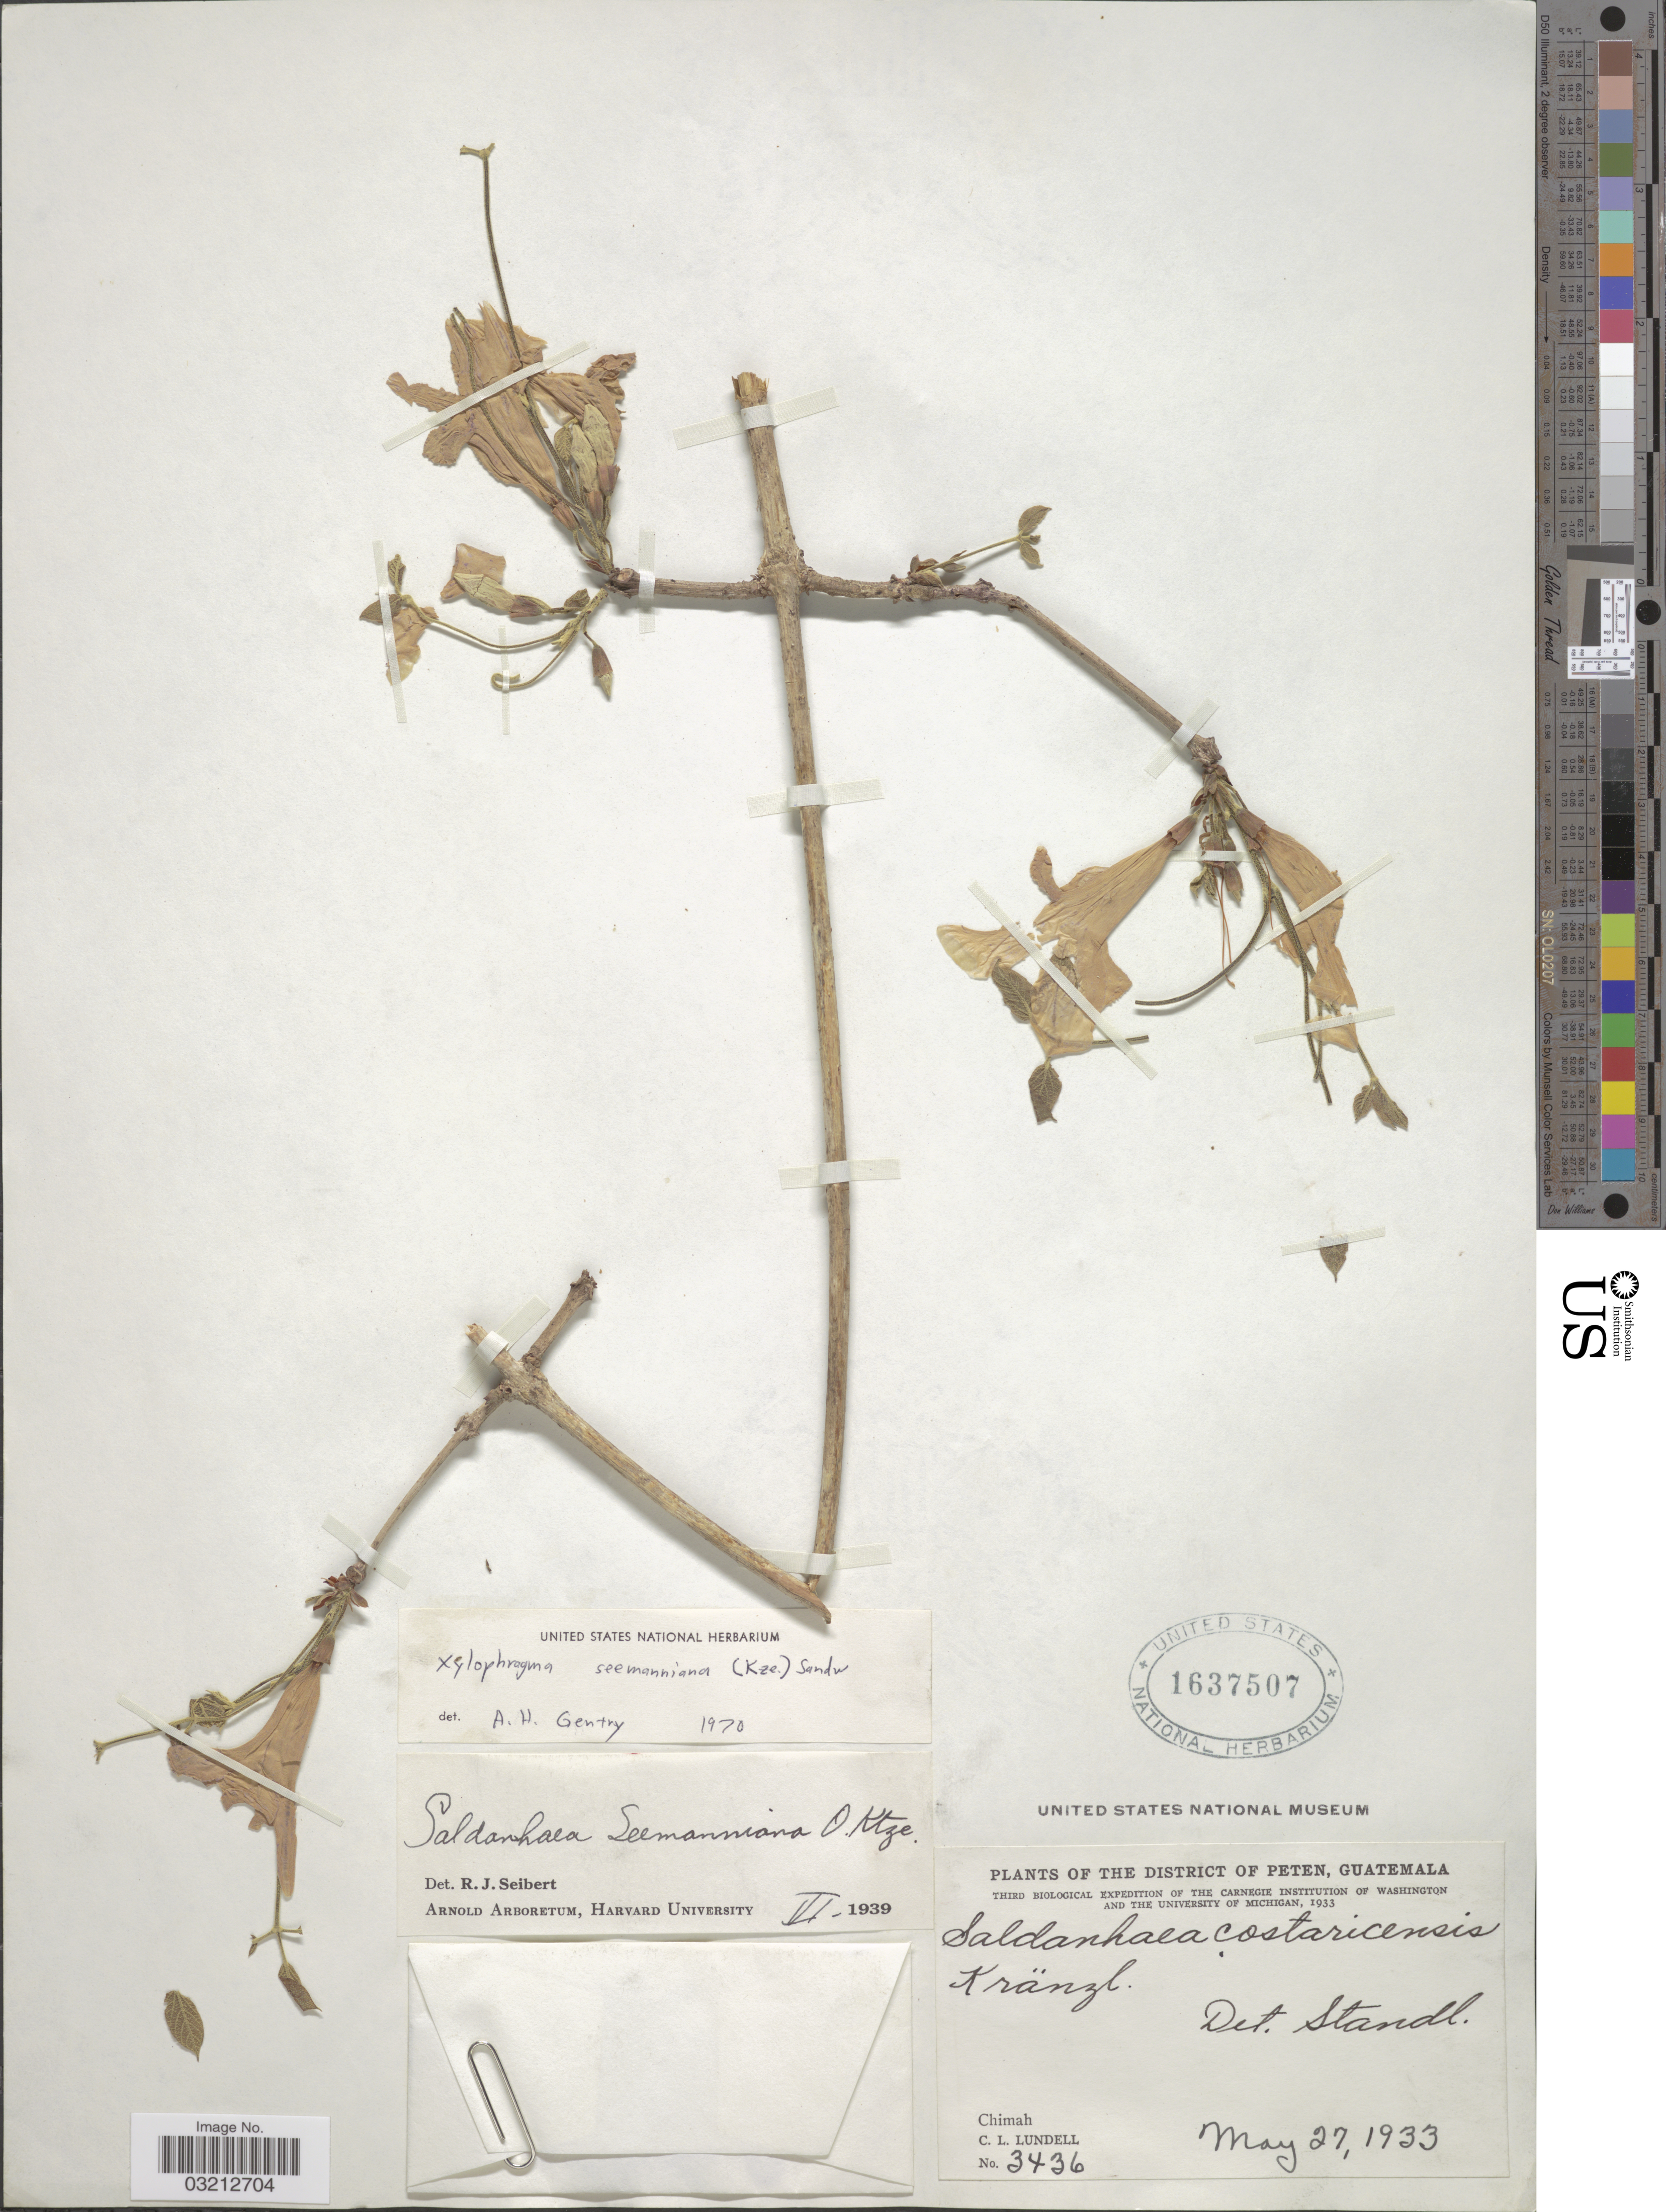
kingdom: Plantae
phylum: Tracheophyta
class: Magnoliopsida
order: Lamiales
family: Bignoniaceae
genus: Xylophragma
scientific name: Xylophragma seemannianum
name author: (Kuntze) Sandwith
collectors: C. L. Lundell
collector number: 3436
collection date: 1933-05-27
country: Guatemala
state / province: El Petén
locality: District of Peten. Chimah.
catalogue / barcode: US 1637507